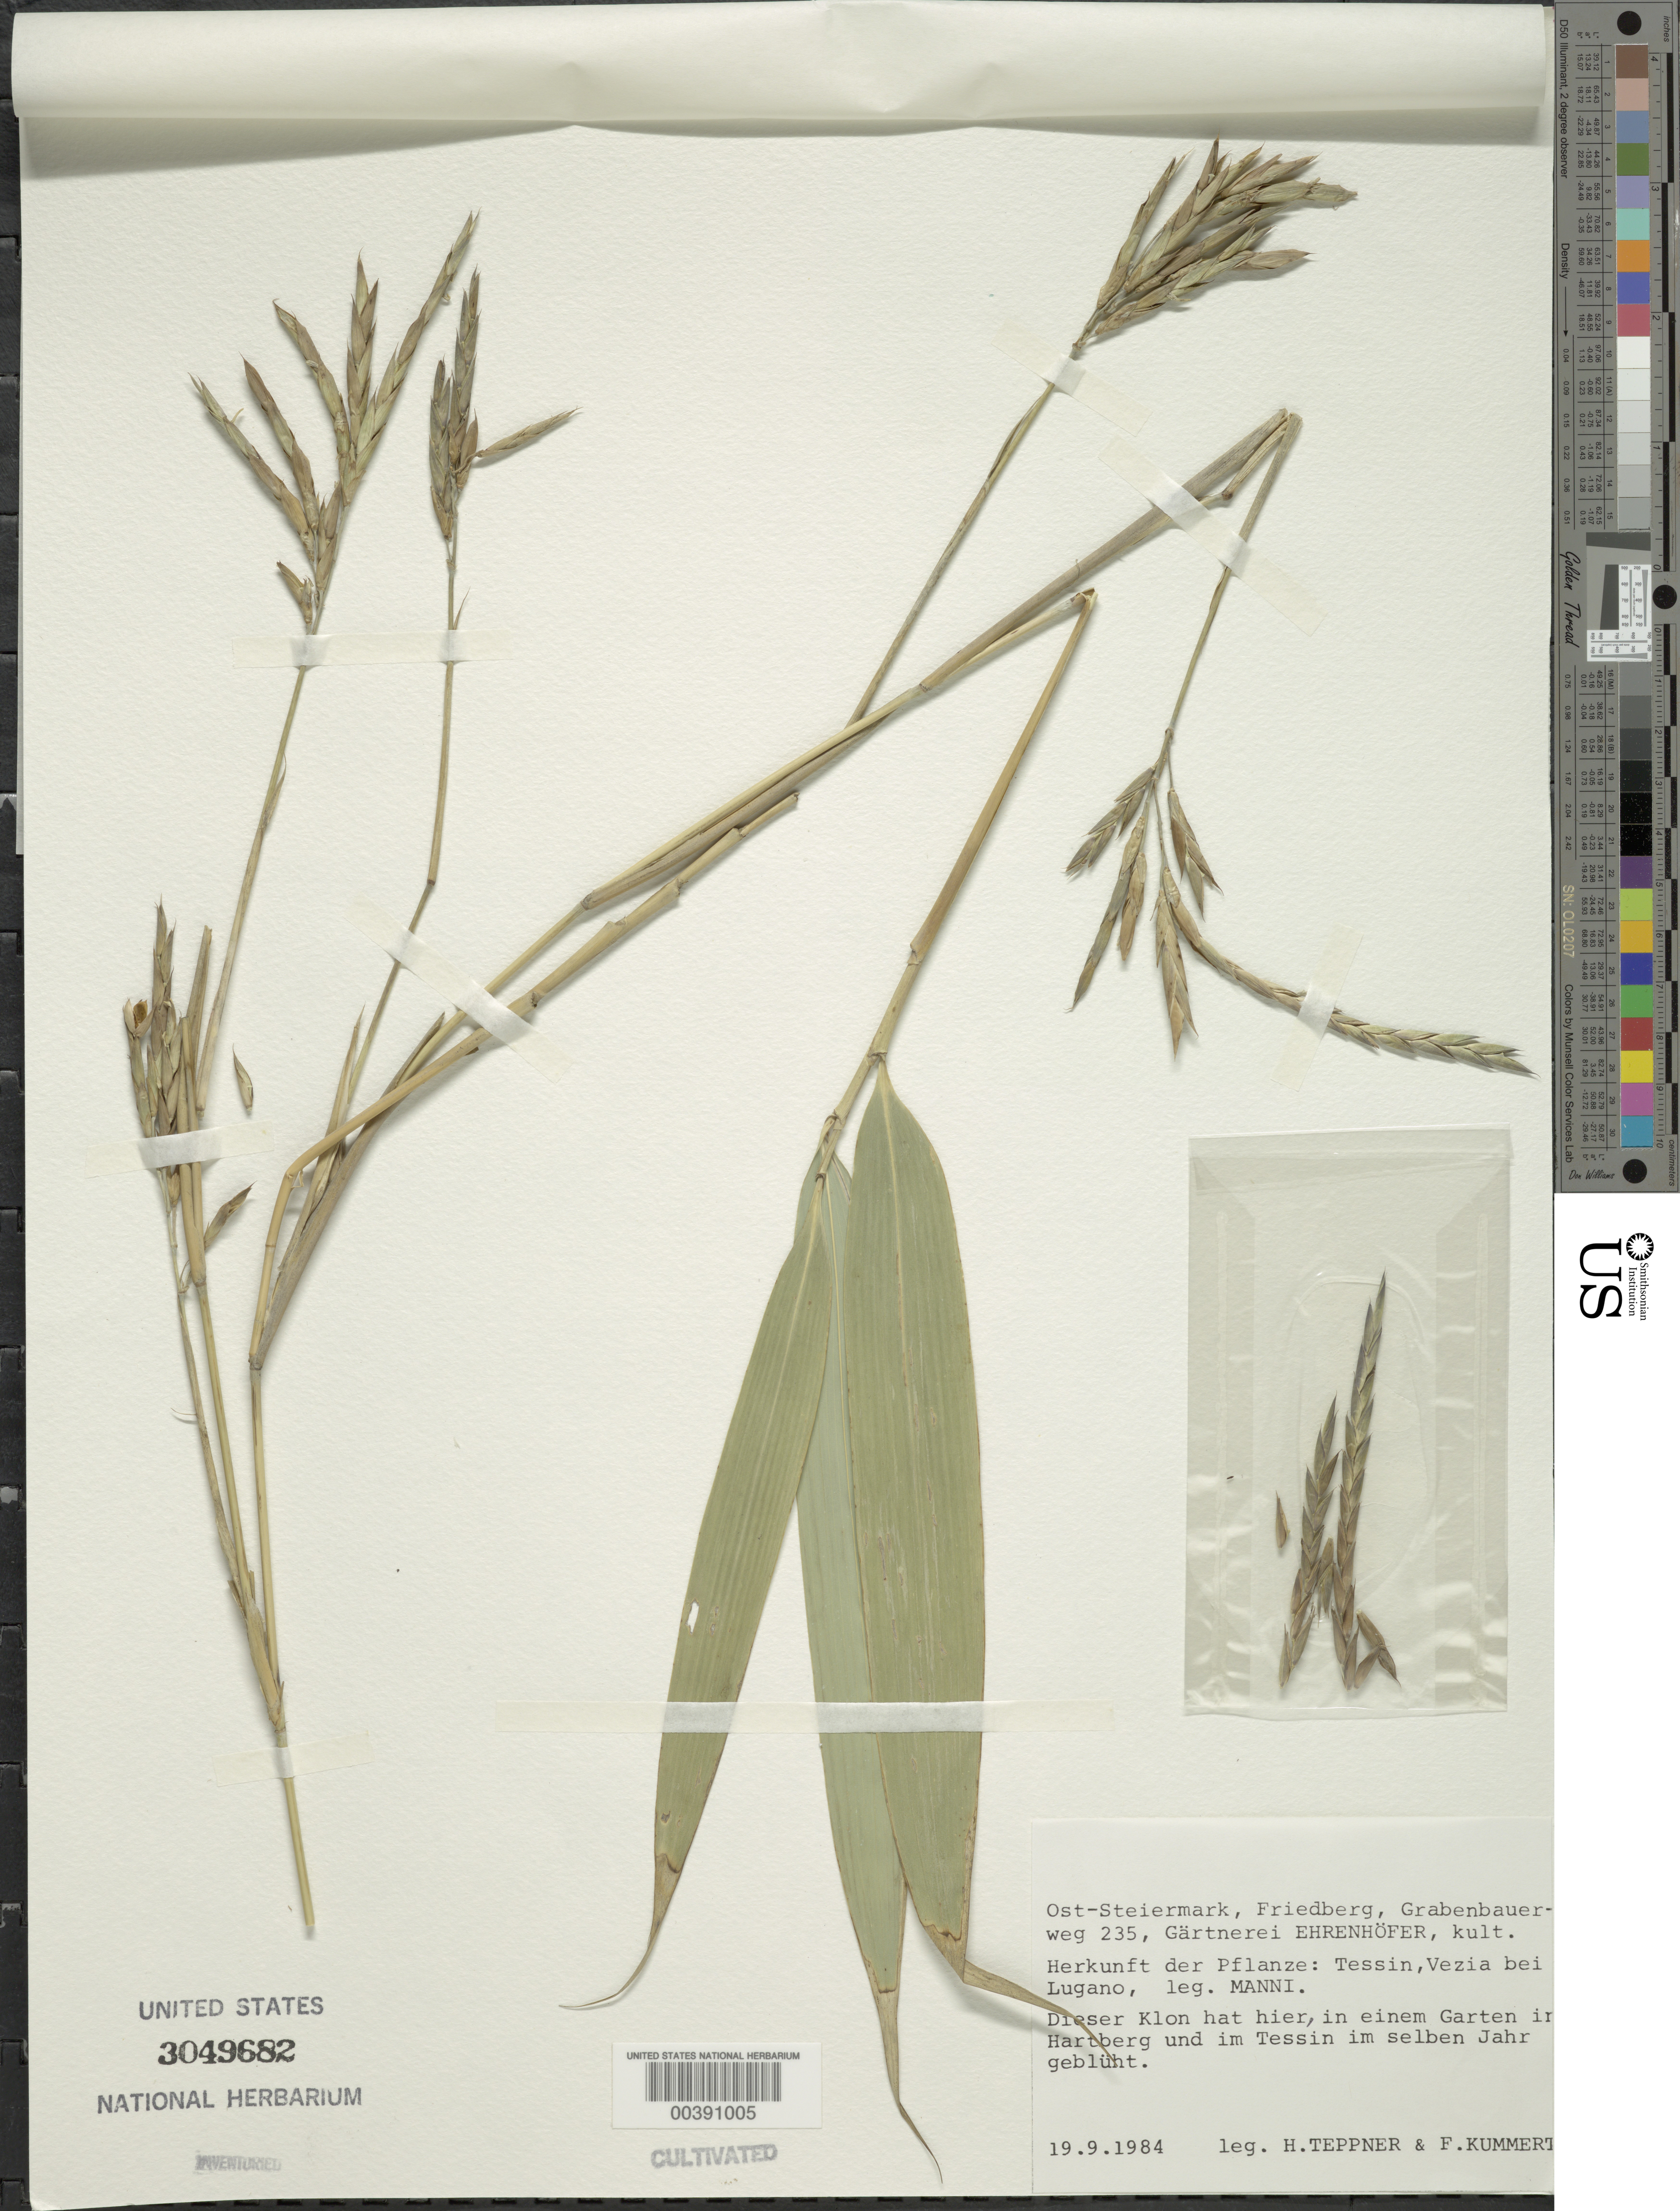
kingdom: Plantae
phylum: Tracheophyta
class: Liliopsida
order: Poales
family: Poaceae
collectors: H. Teppner & F. Kummert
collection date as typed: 19 Sep 1984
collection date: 1984-09-19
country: Austria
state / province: Steiermark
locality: Friedberg, Hartberg Garden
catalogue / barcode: US 3049682